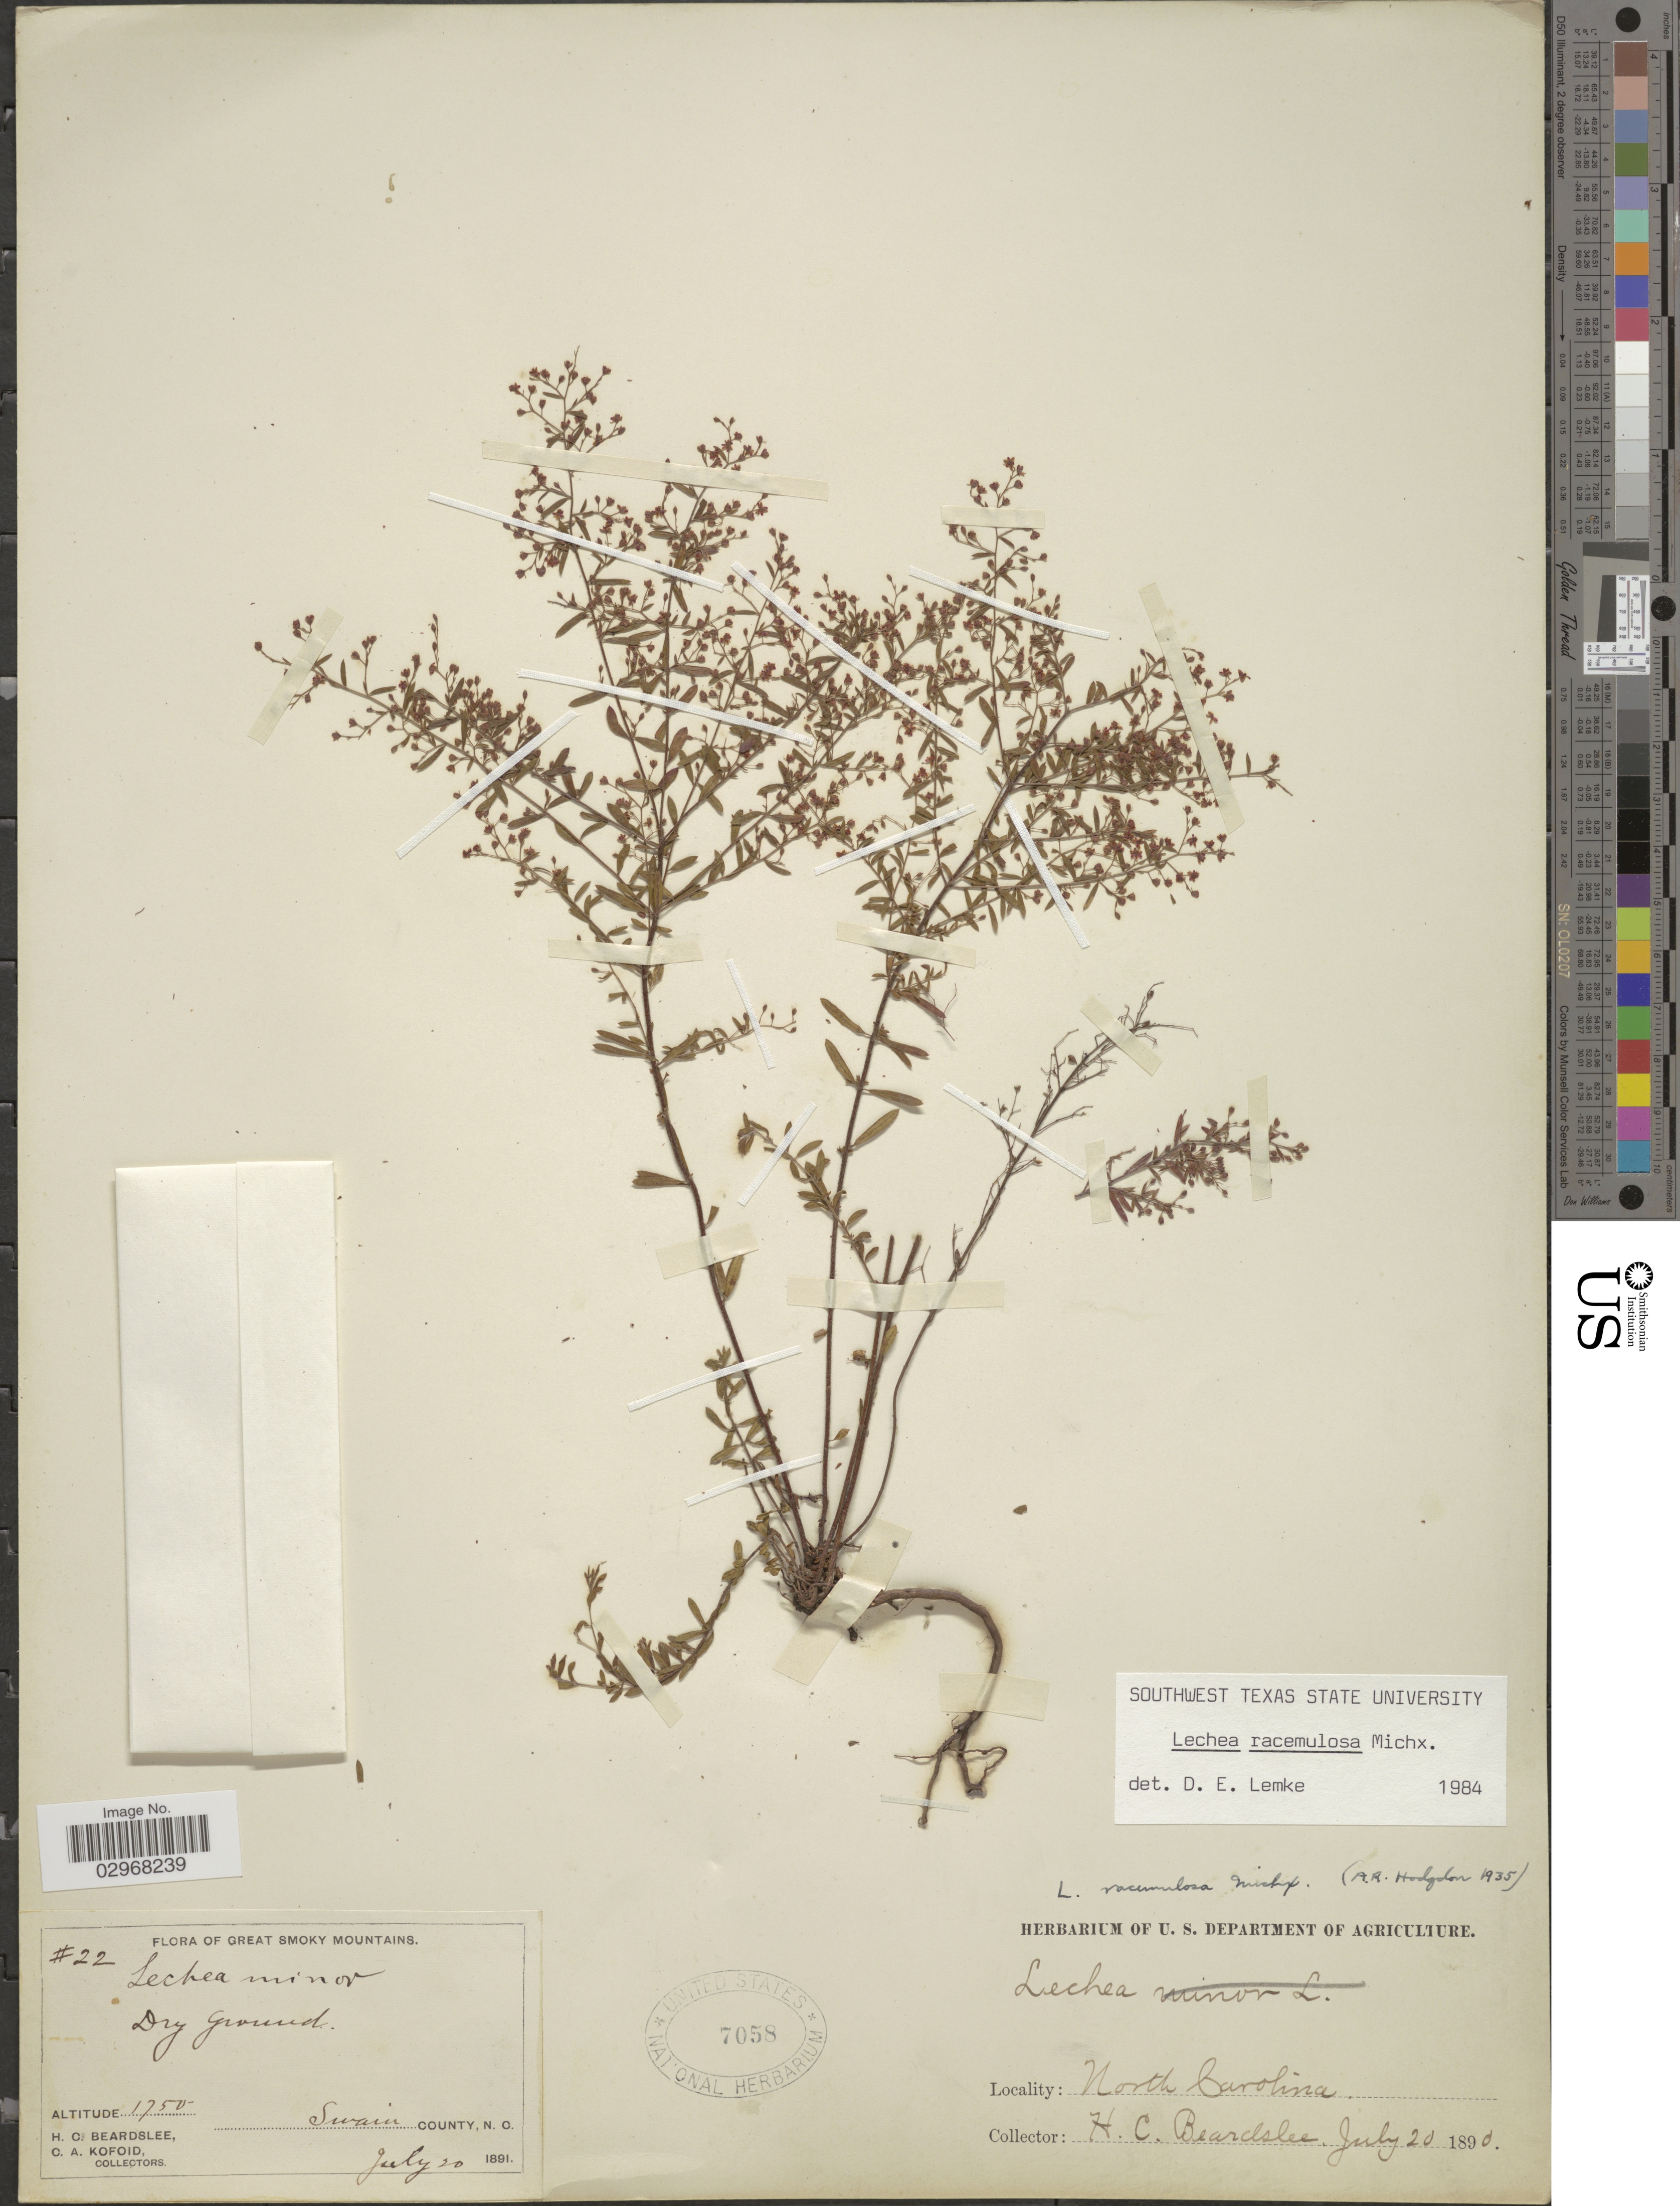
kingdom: Plantae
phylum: Tracheophyta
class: Magnoliopsida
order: Malvales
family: Cistaceae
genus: Lechea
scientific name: Lechea racemulosa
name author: Michx.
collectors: H. Beardslee & C. Kofoid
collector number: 22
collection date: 1890-07-20/1891-07-20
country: United States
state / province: North Carolina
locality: Great Smoky Mountains. Swain County.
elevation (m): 533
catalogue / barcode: US 7058